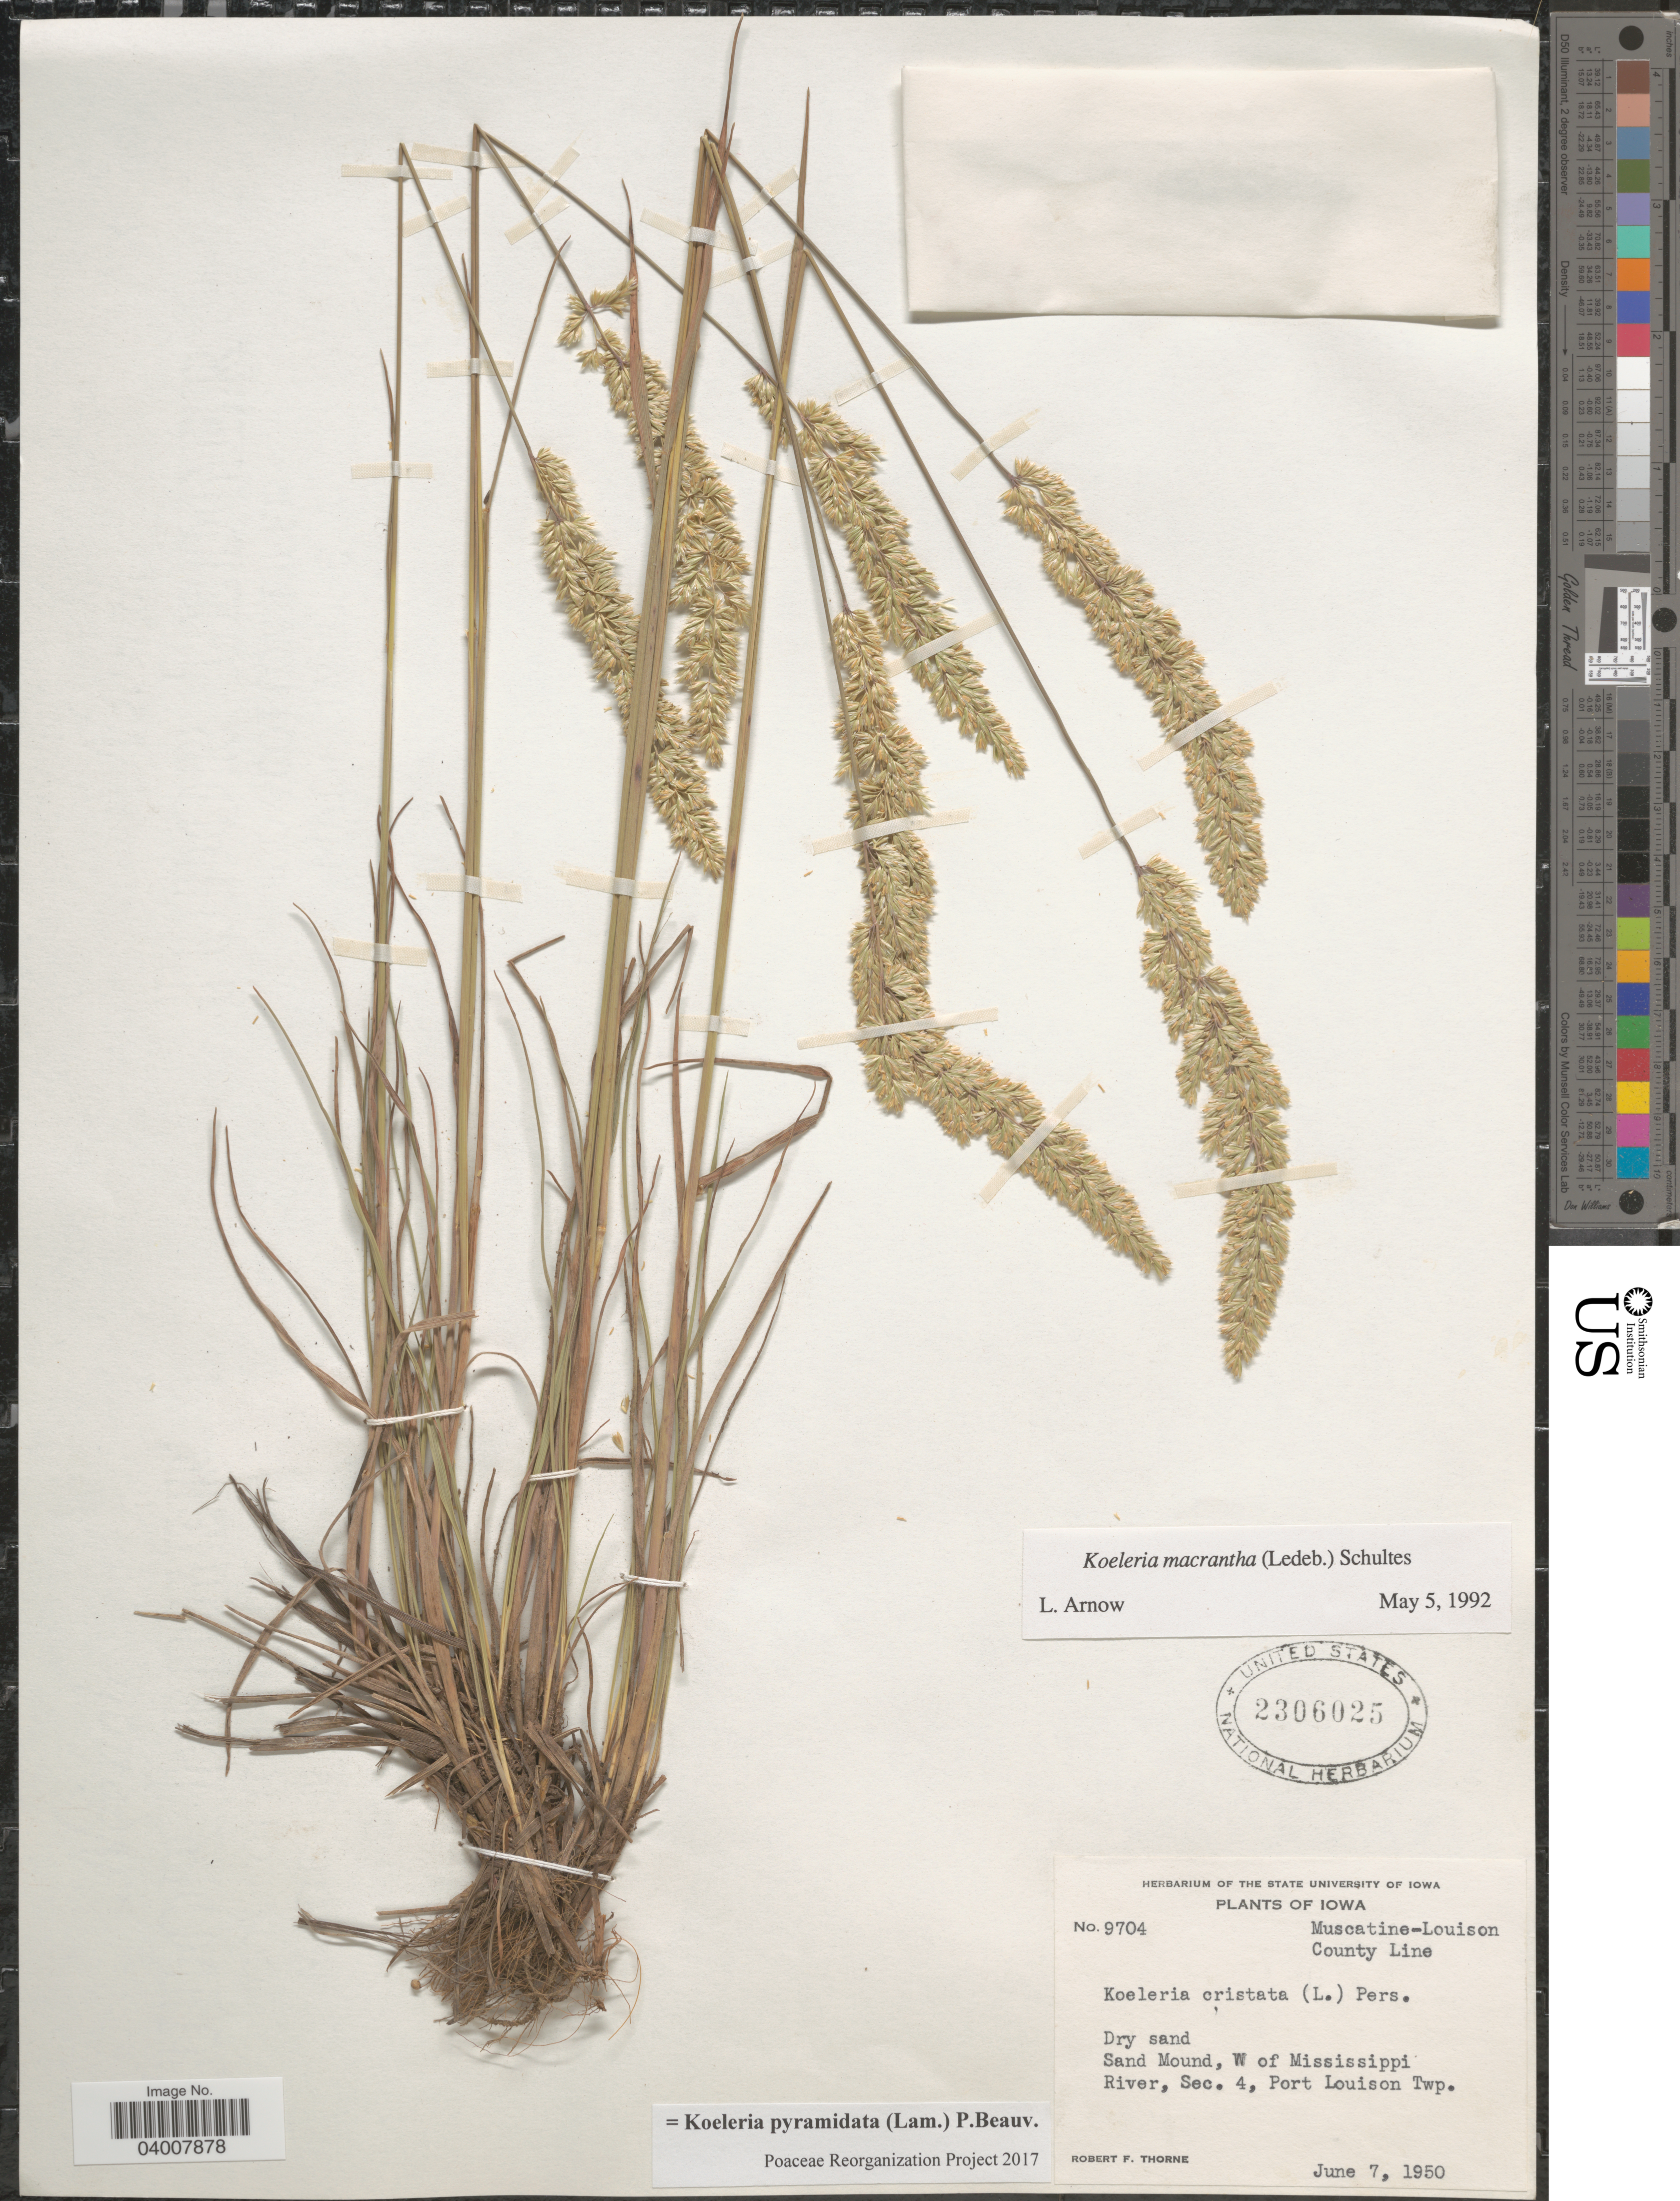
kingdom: Plantae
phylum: Tracheophyta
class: Liliopsida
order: Poales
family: Poaceae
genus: Koeleria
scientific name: Koeleria pyramidata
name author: (Lam.) P. Beauv.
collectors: R. F. Thorne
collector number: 9704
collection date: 1950-06-07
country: United States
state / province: Iowa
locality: Muscatine-Louison County Line. Sand Mound, W of Mississippi River, Sec. 4, Port Louison Twp.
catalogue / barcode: US 2306025